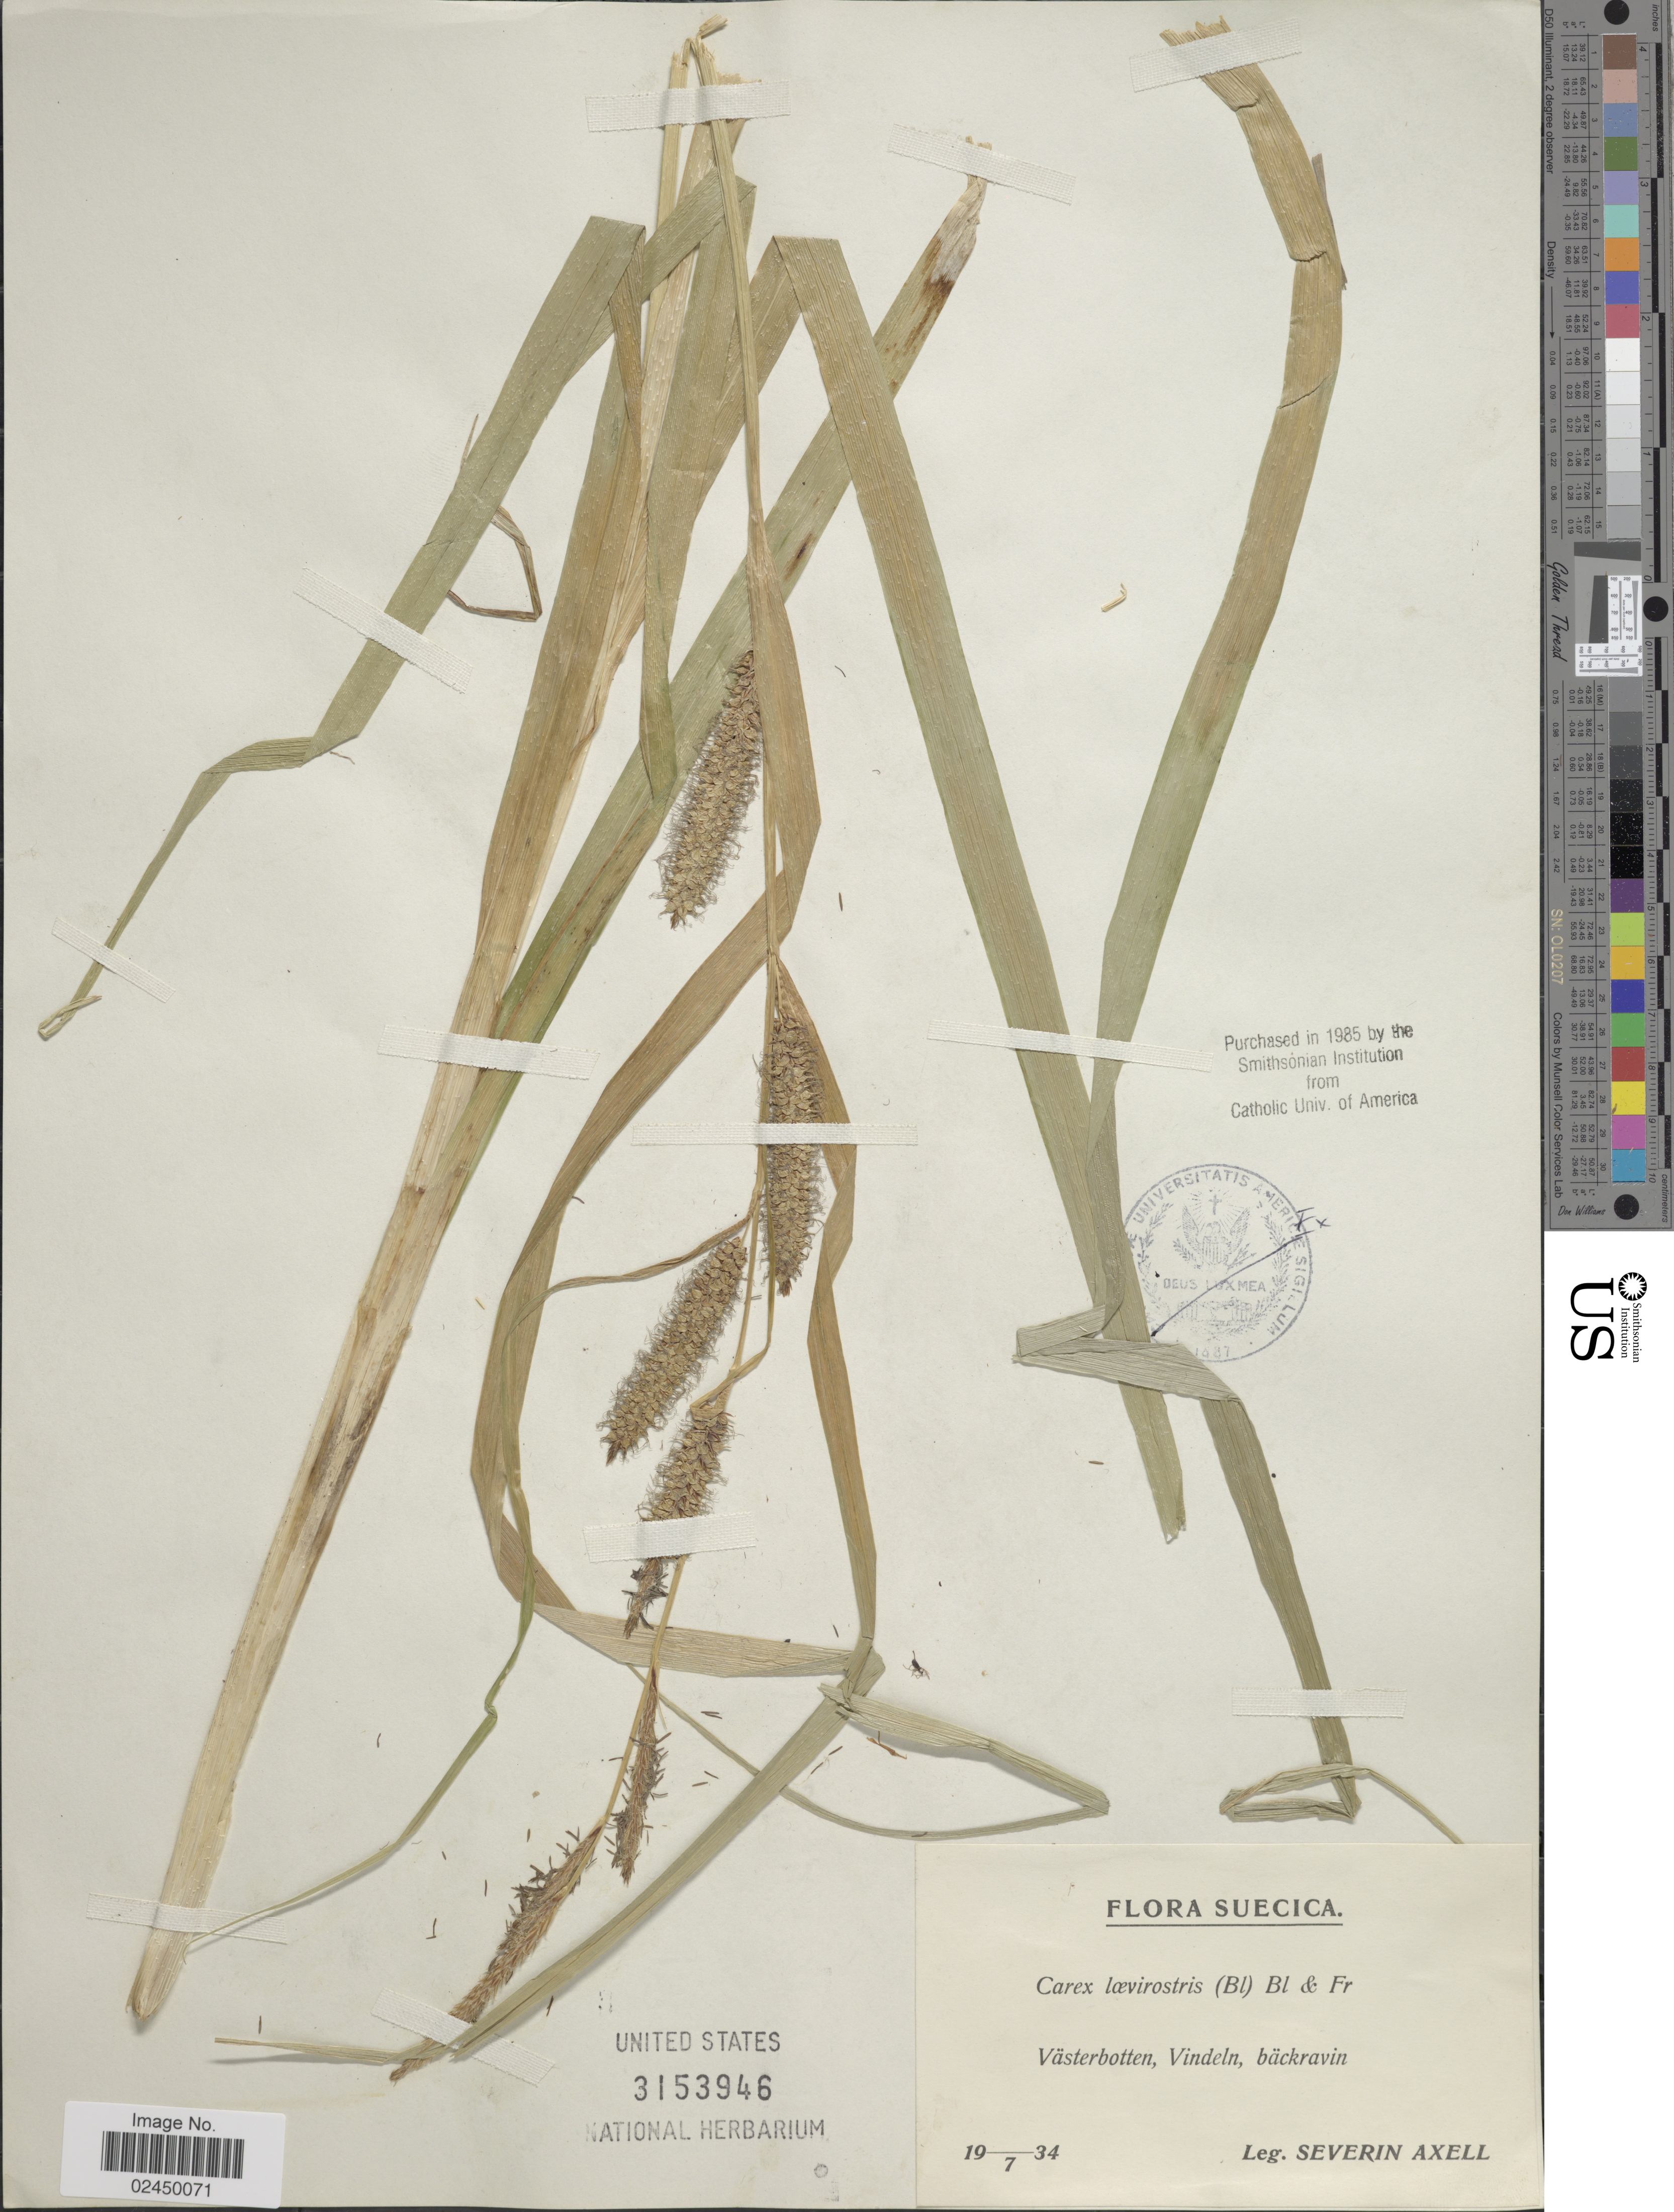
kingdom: Plantae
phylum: Tracheophyta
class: Liliopsida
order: Poales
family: Cyperaceae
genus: Carex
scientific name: Carex utriculata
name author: Boott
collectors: S. Axell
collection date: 1934-07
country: Sweden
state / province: Västerbotten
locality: Suecica, Västerbotten, Vindeln, bäckravin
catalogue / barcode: US 3153946